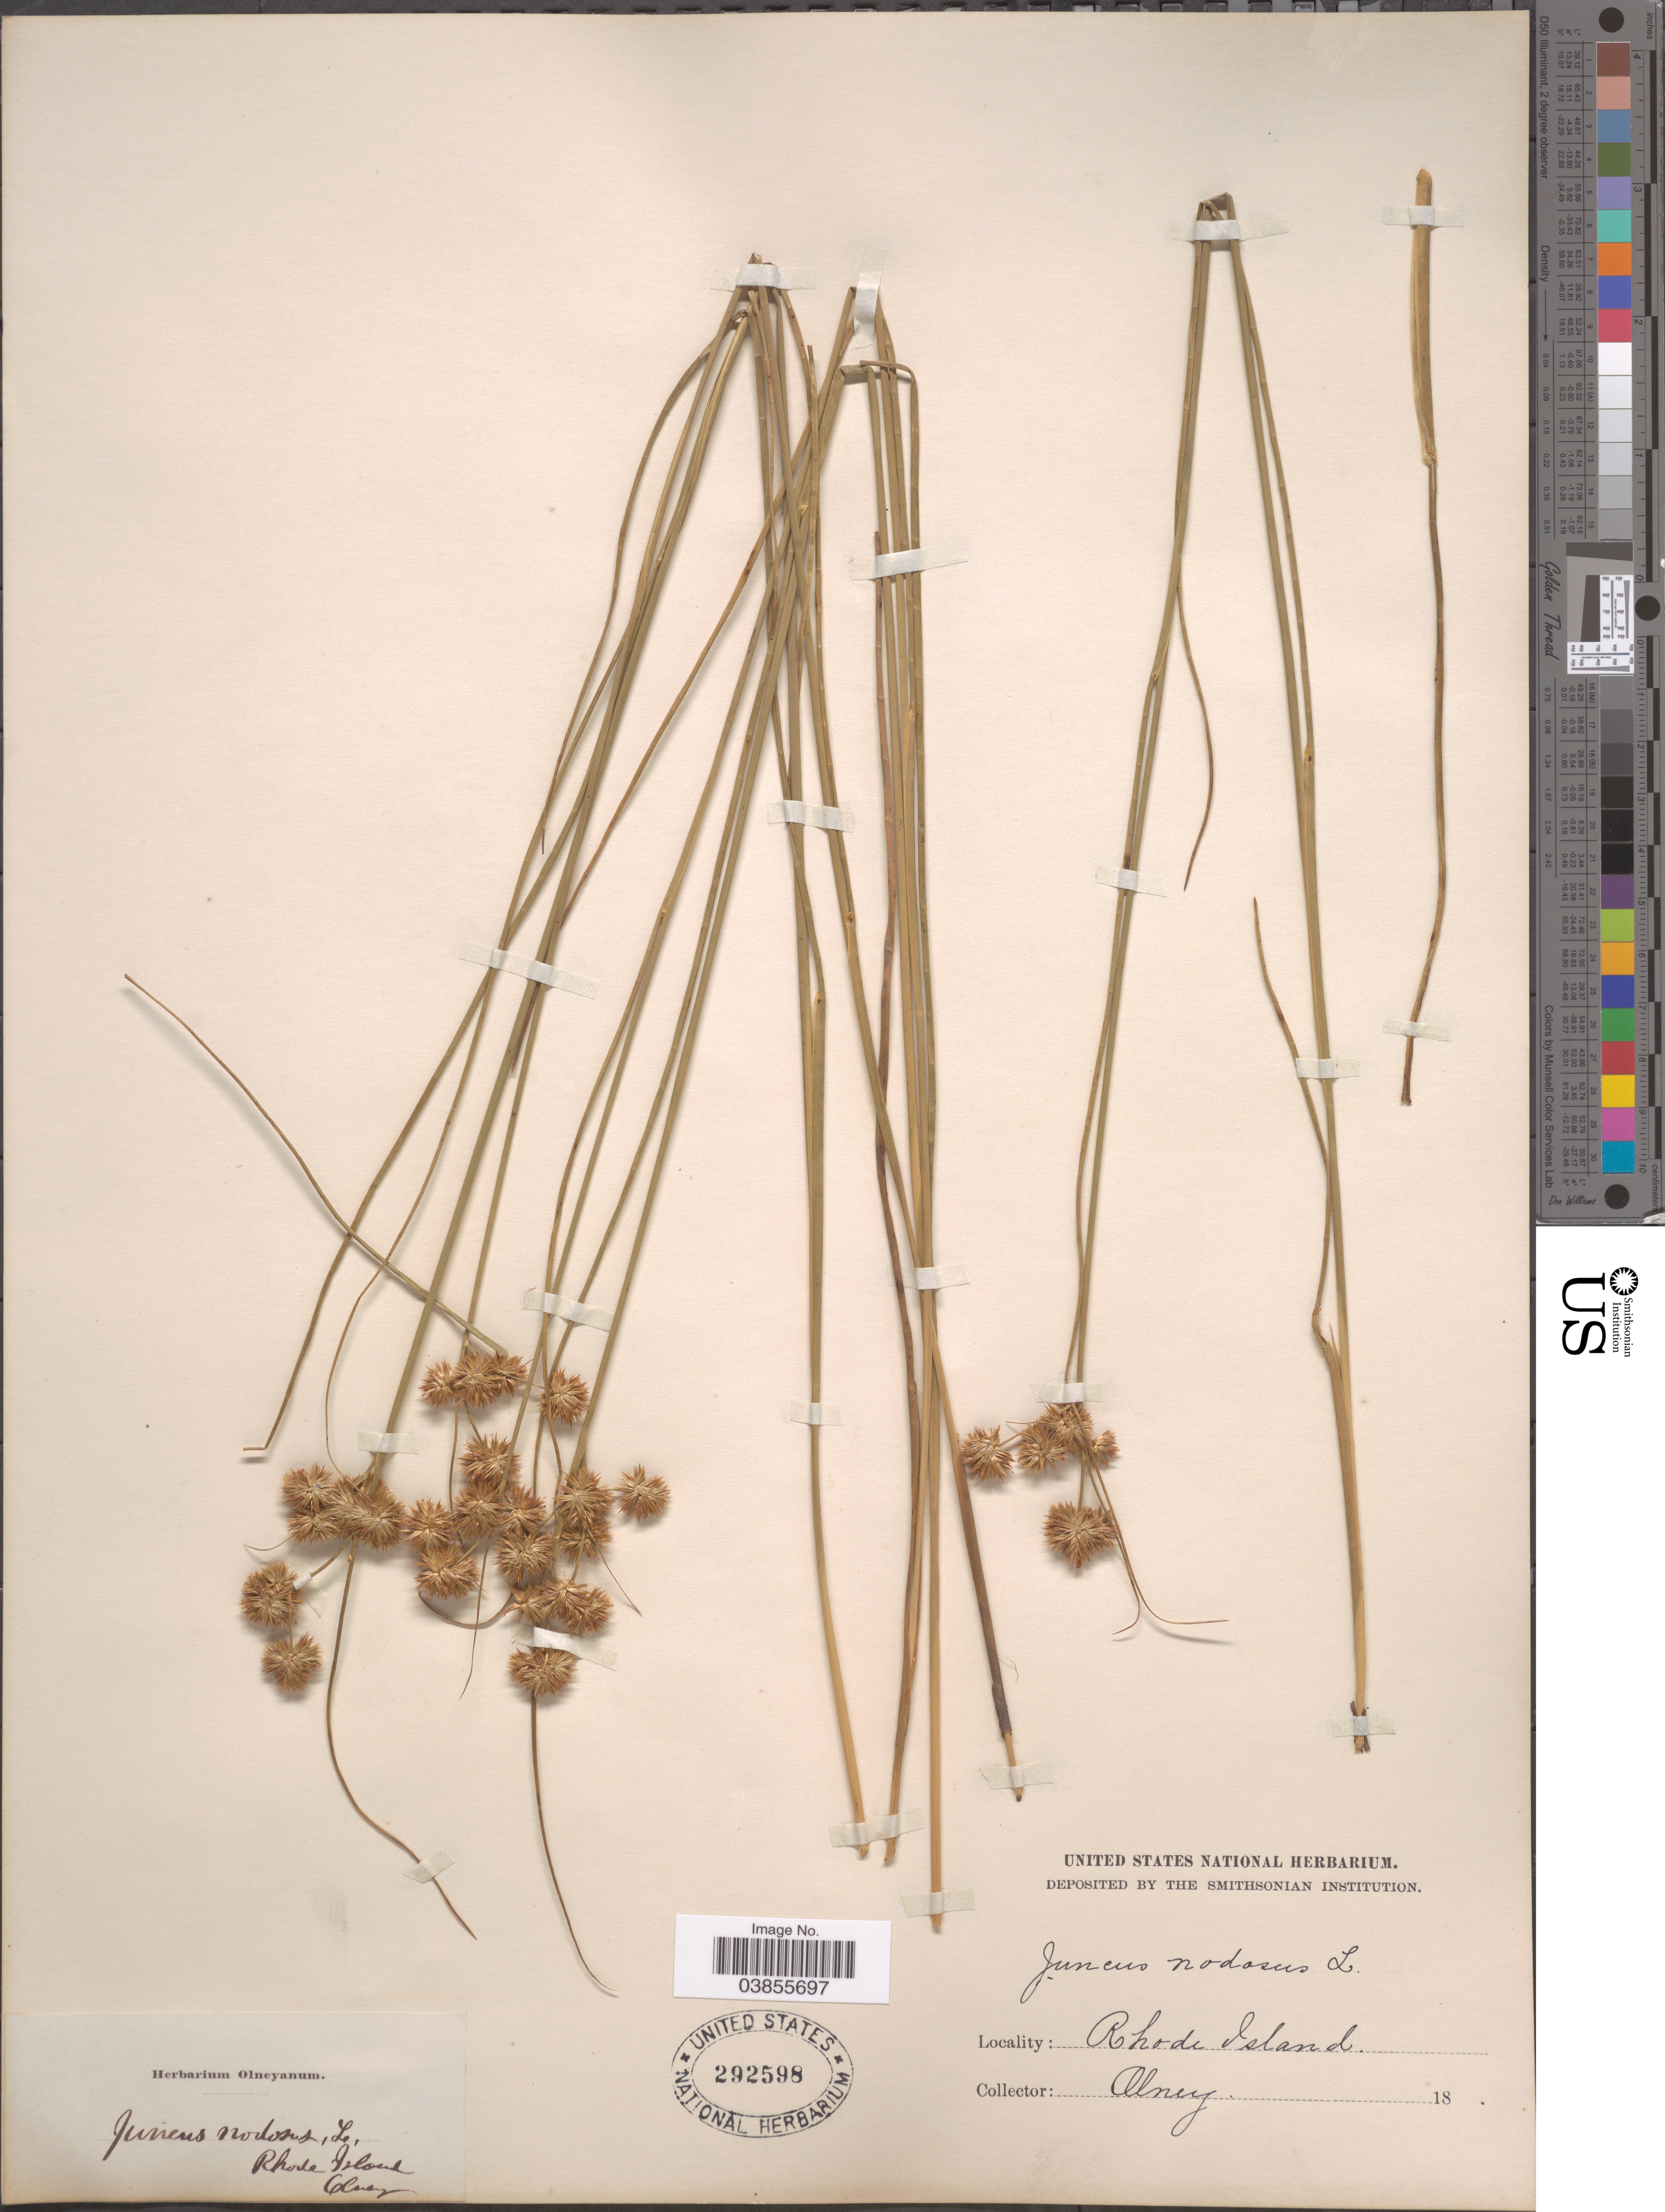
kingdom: Plantae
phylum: Tracheophyta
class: Liliopsida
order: Poales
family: Juncaceae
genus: Juncus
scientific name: Juncus nodosus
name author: L.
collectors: Olney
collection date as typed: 18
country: United States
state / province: Rhode Island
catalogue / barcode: US 292598